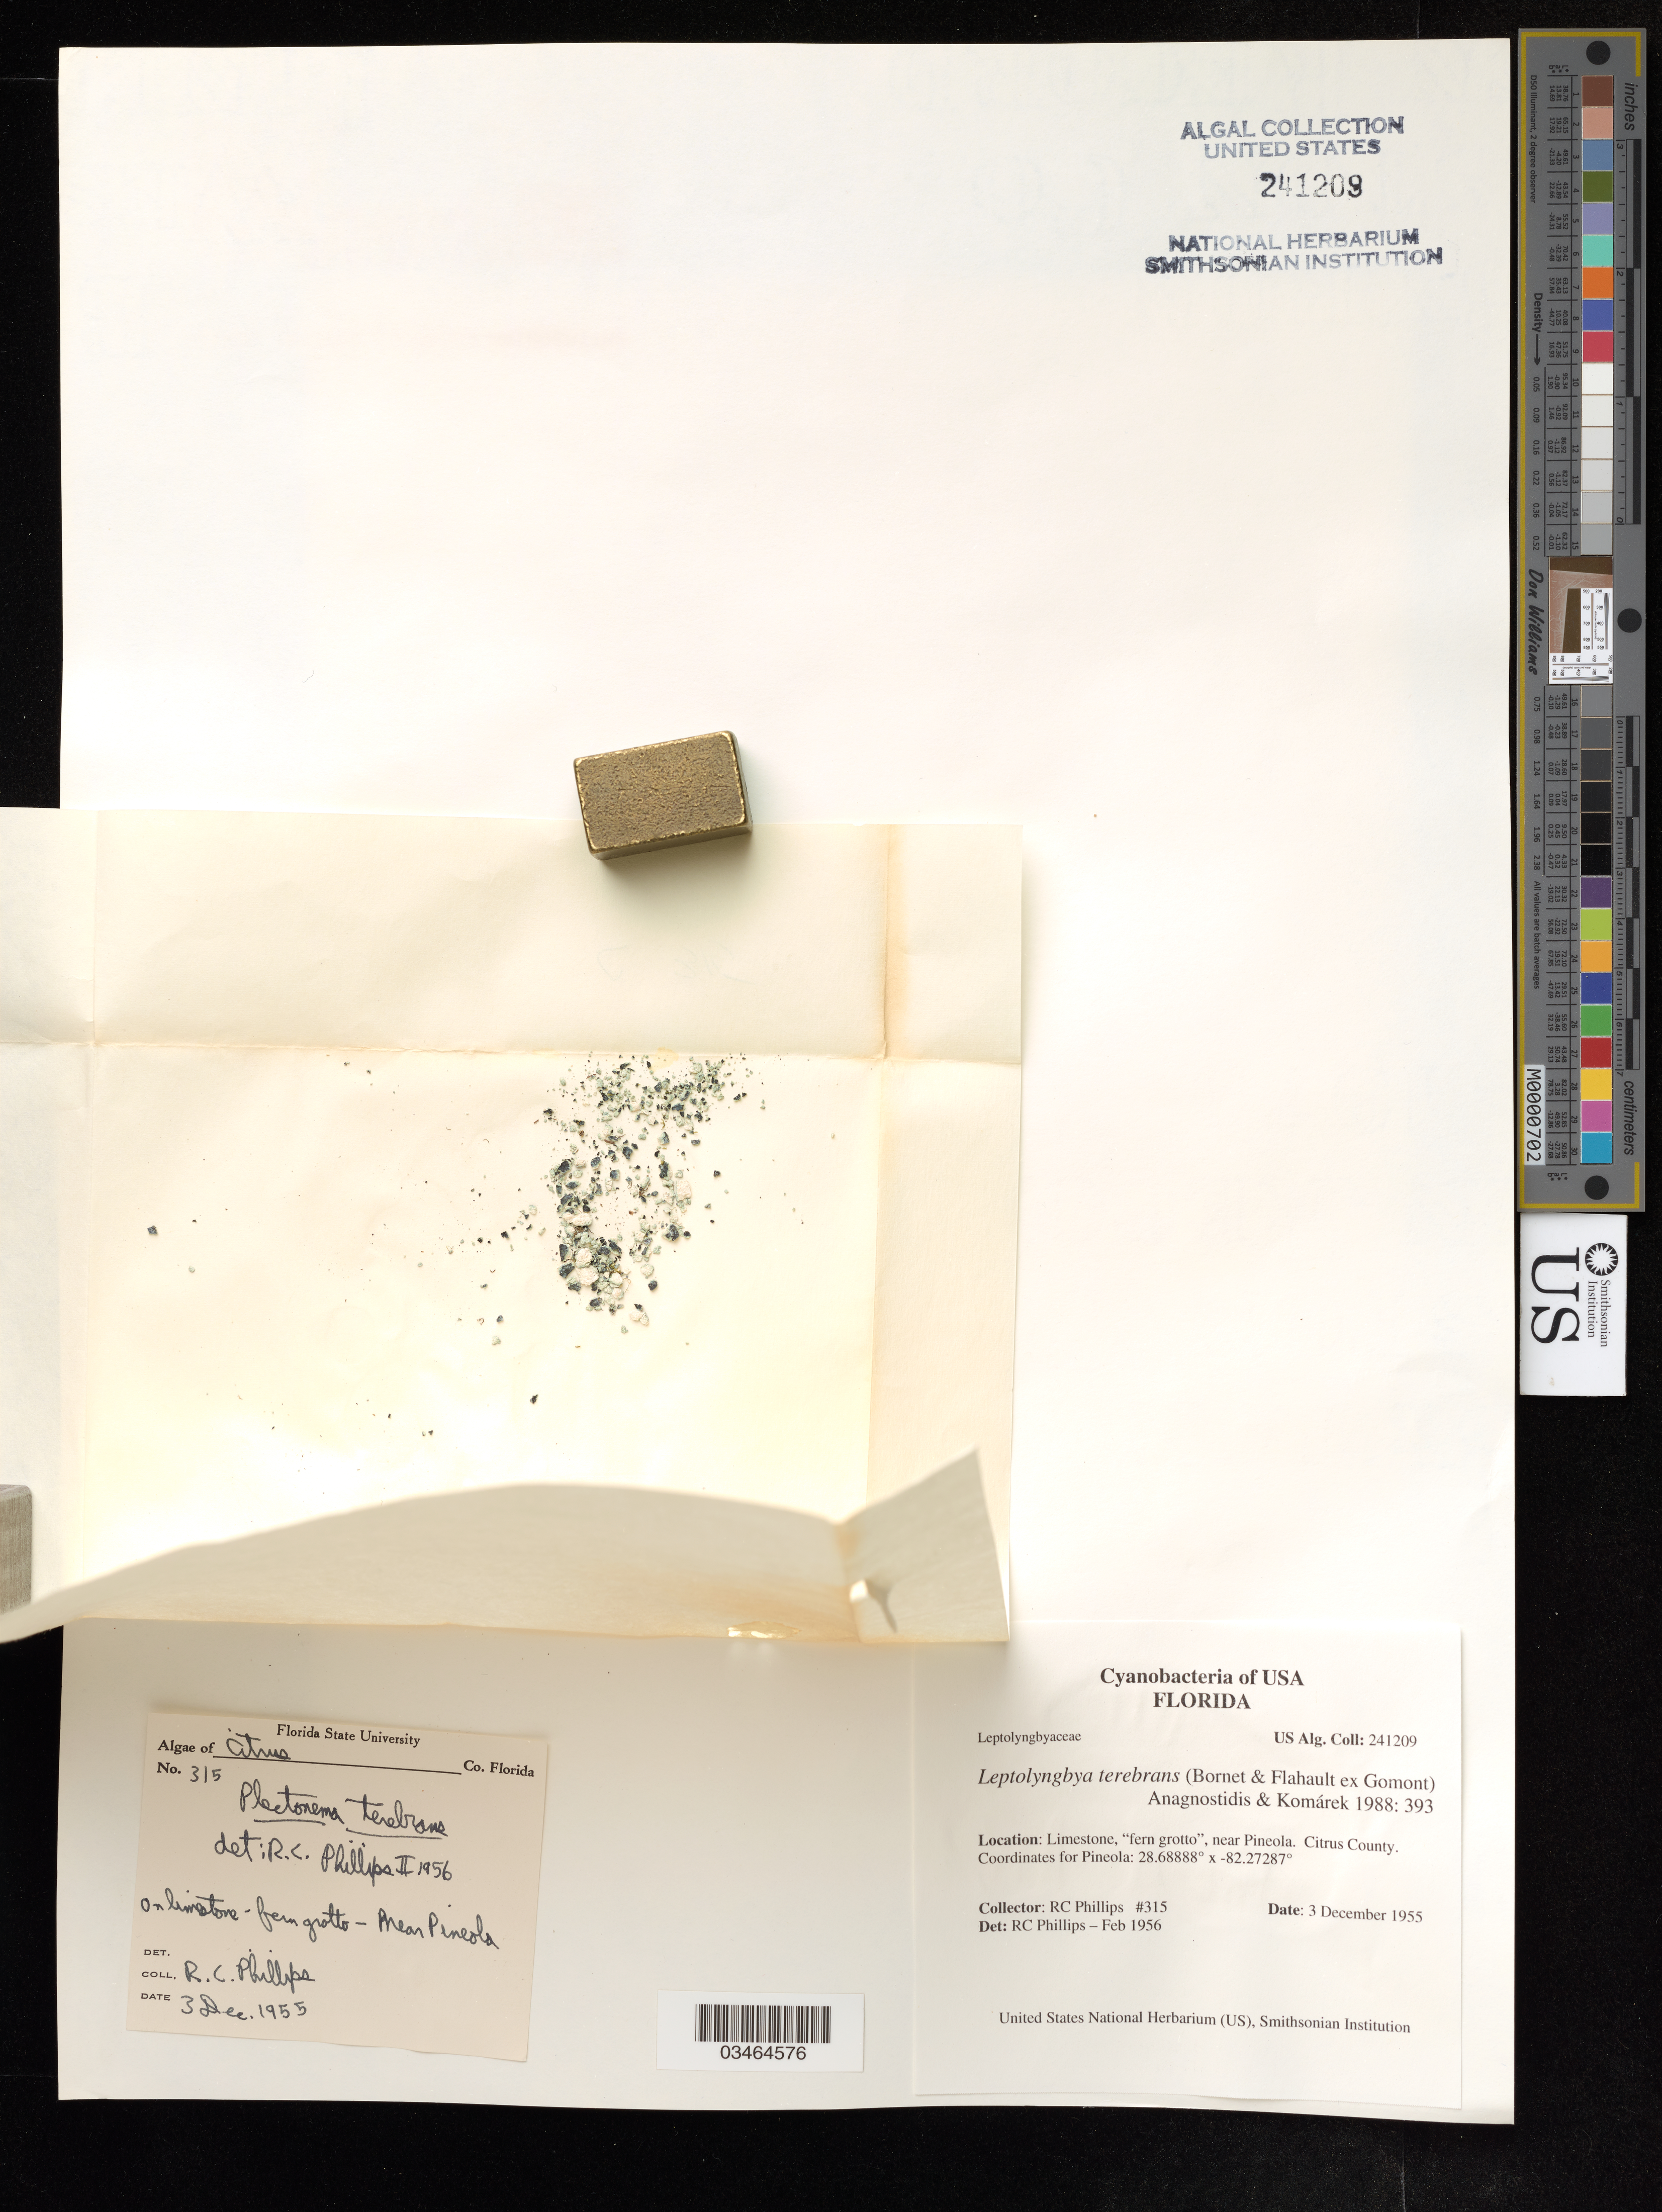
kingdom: Bacteria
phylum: Cyanobacteria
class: Cyanobacteriia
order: Leptolyngbyales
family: Leptolyngbyaceae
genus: Leptolyngbya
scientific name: Leptolyngbya terebrans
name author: (Limanowska) Anagn. & Komarek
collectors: R. Phillips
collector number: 315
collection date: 1955-12-03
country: United States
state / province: Florida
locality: Near Pineola. Citrus County.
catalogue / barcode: US 241209